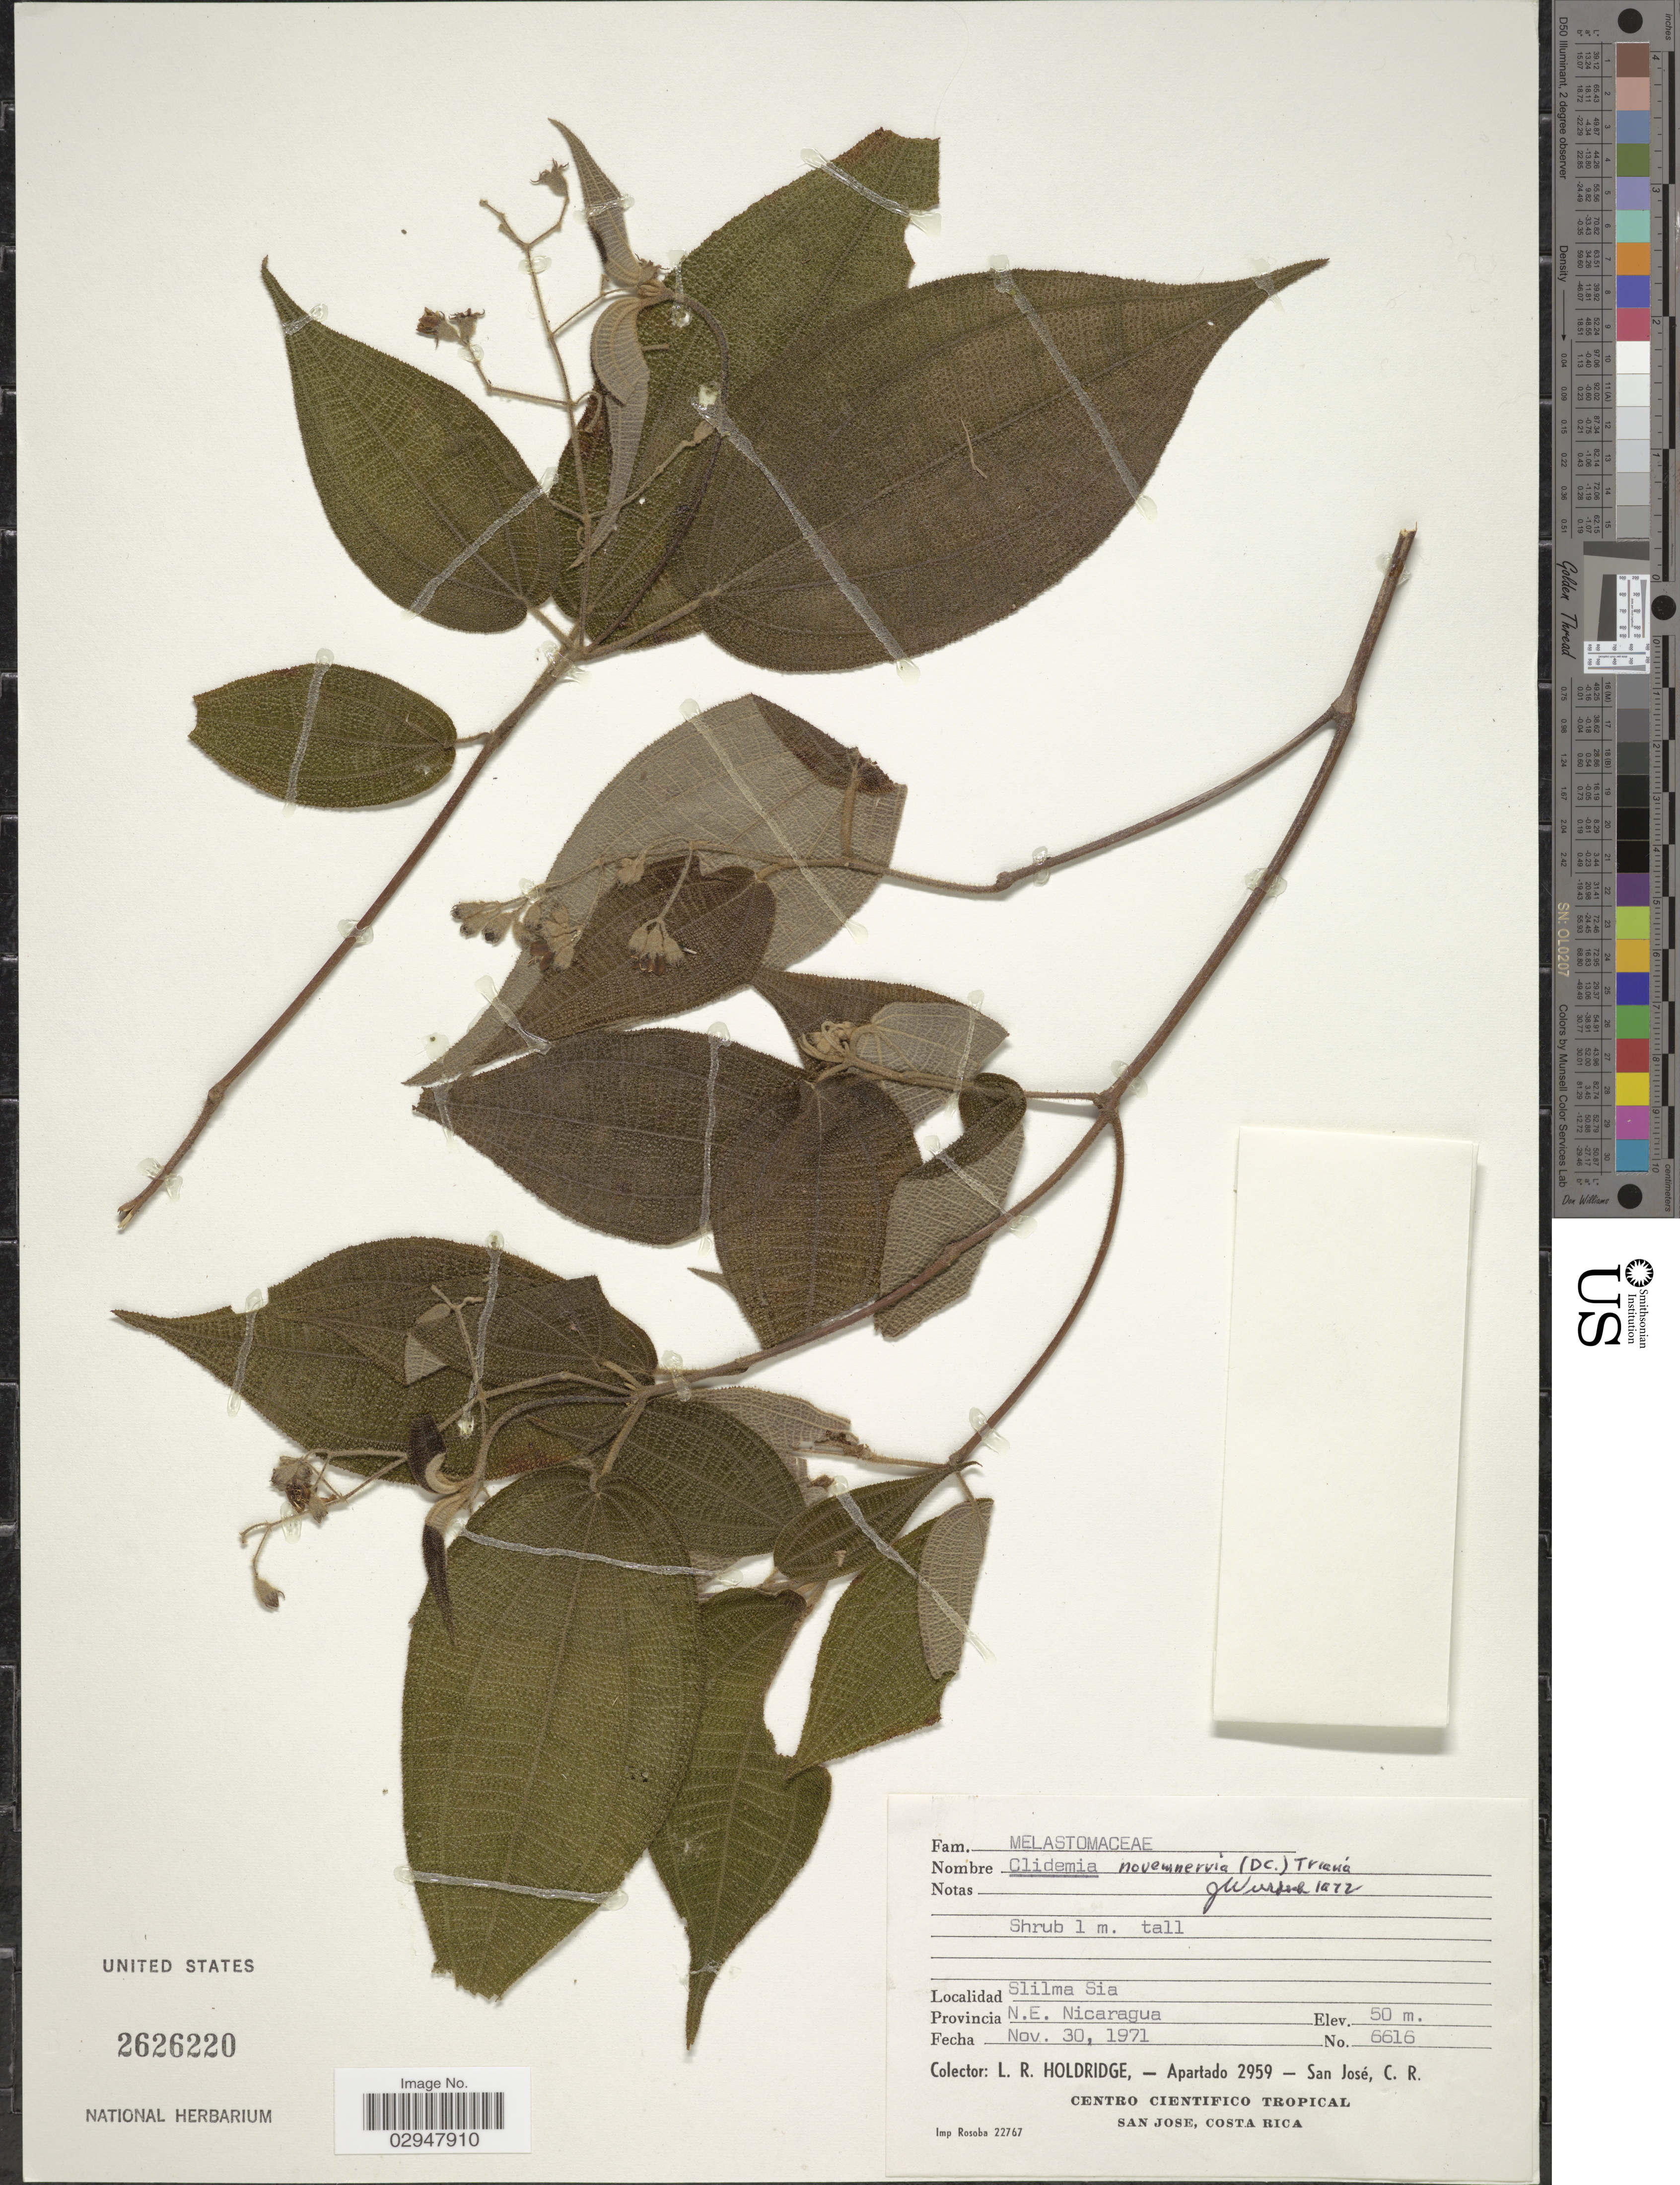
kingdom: Plantae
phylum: Tracheophyta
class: Magnoliopsida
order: Myrtales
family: Melastomataceae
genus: Clidemia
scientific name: Clidemia novemnervia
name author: (DC.) Triana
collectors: L. Holdrige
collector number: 6616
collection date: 1971-11-30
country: Nicaragua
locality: Slilma Sia, Provincia N.E. Nicaragua.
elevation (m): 50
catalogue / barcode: US 2626220